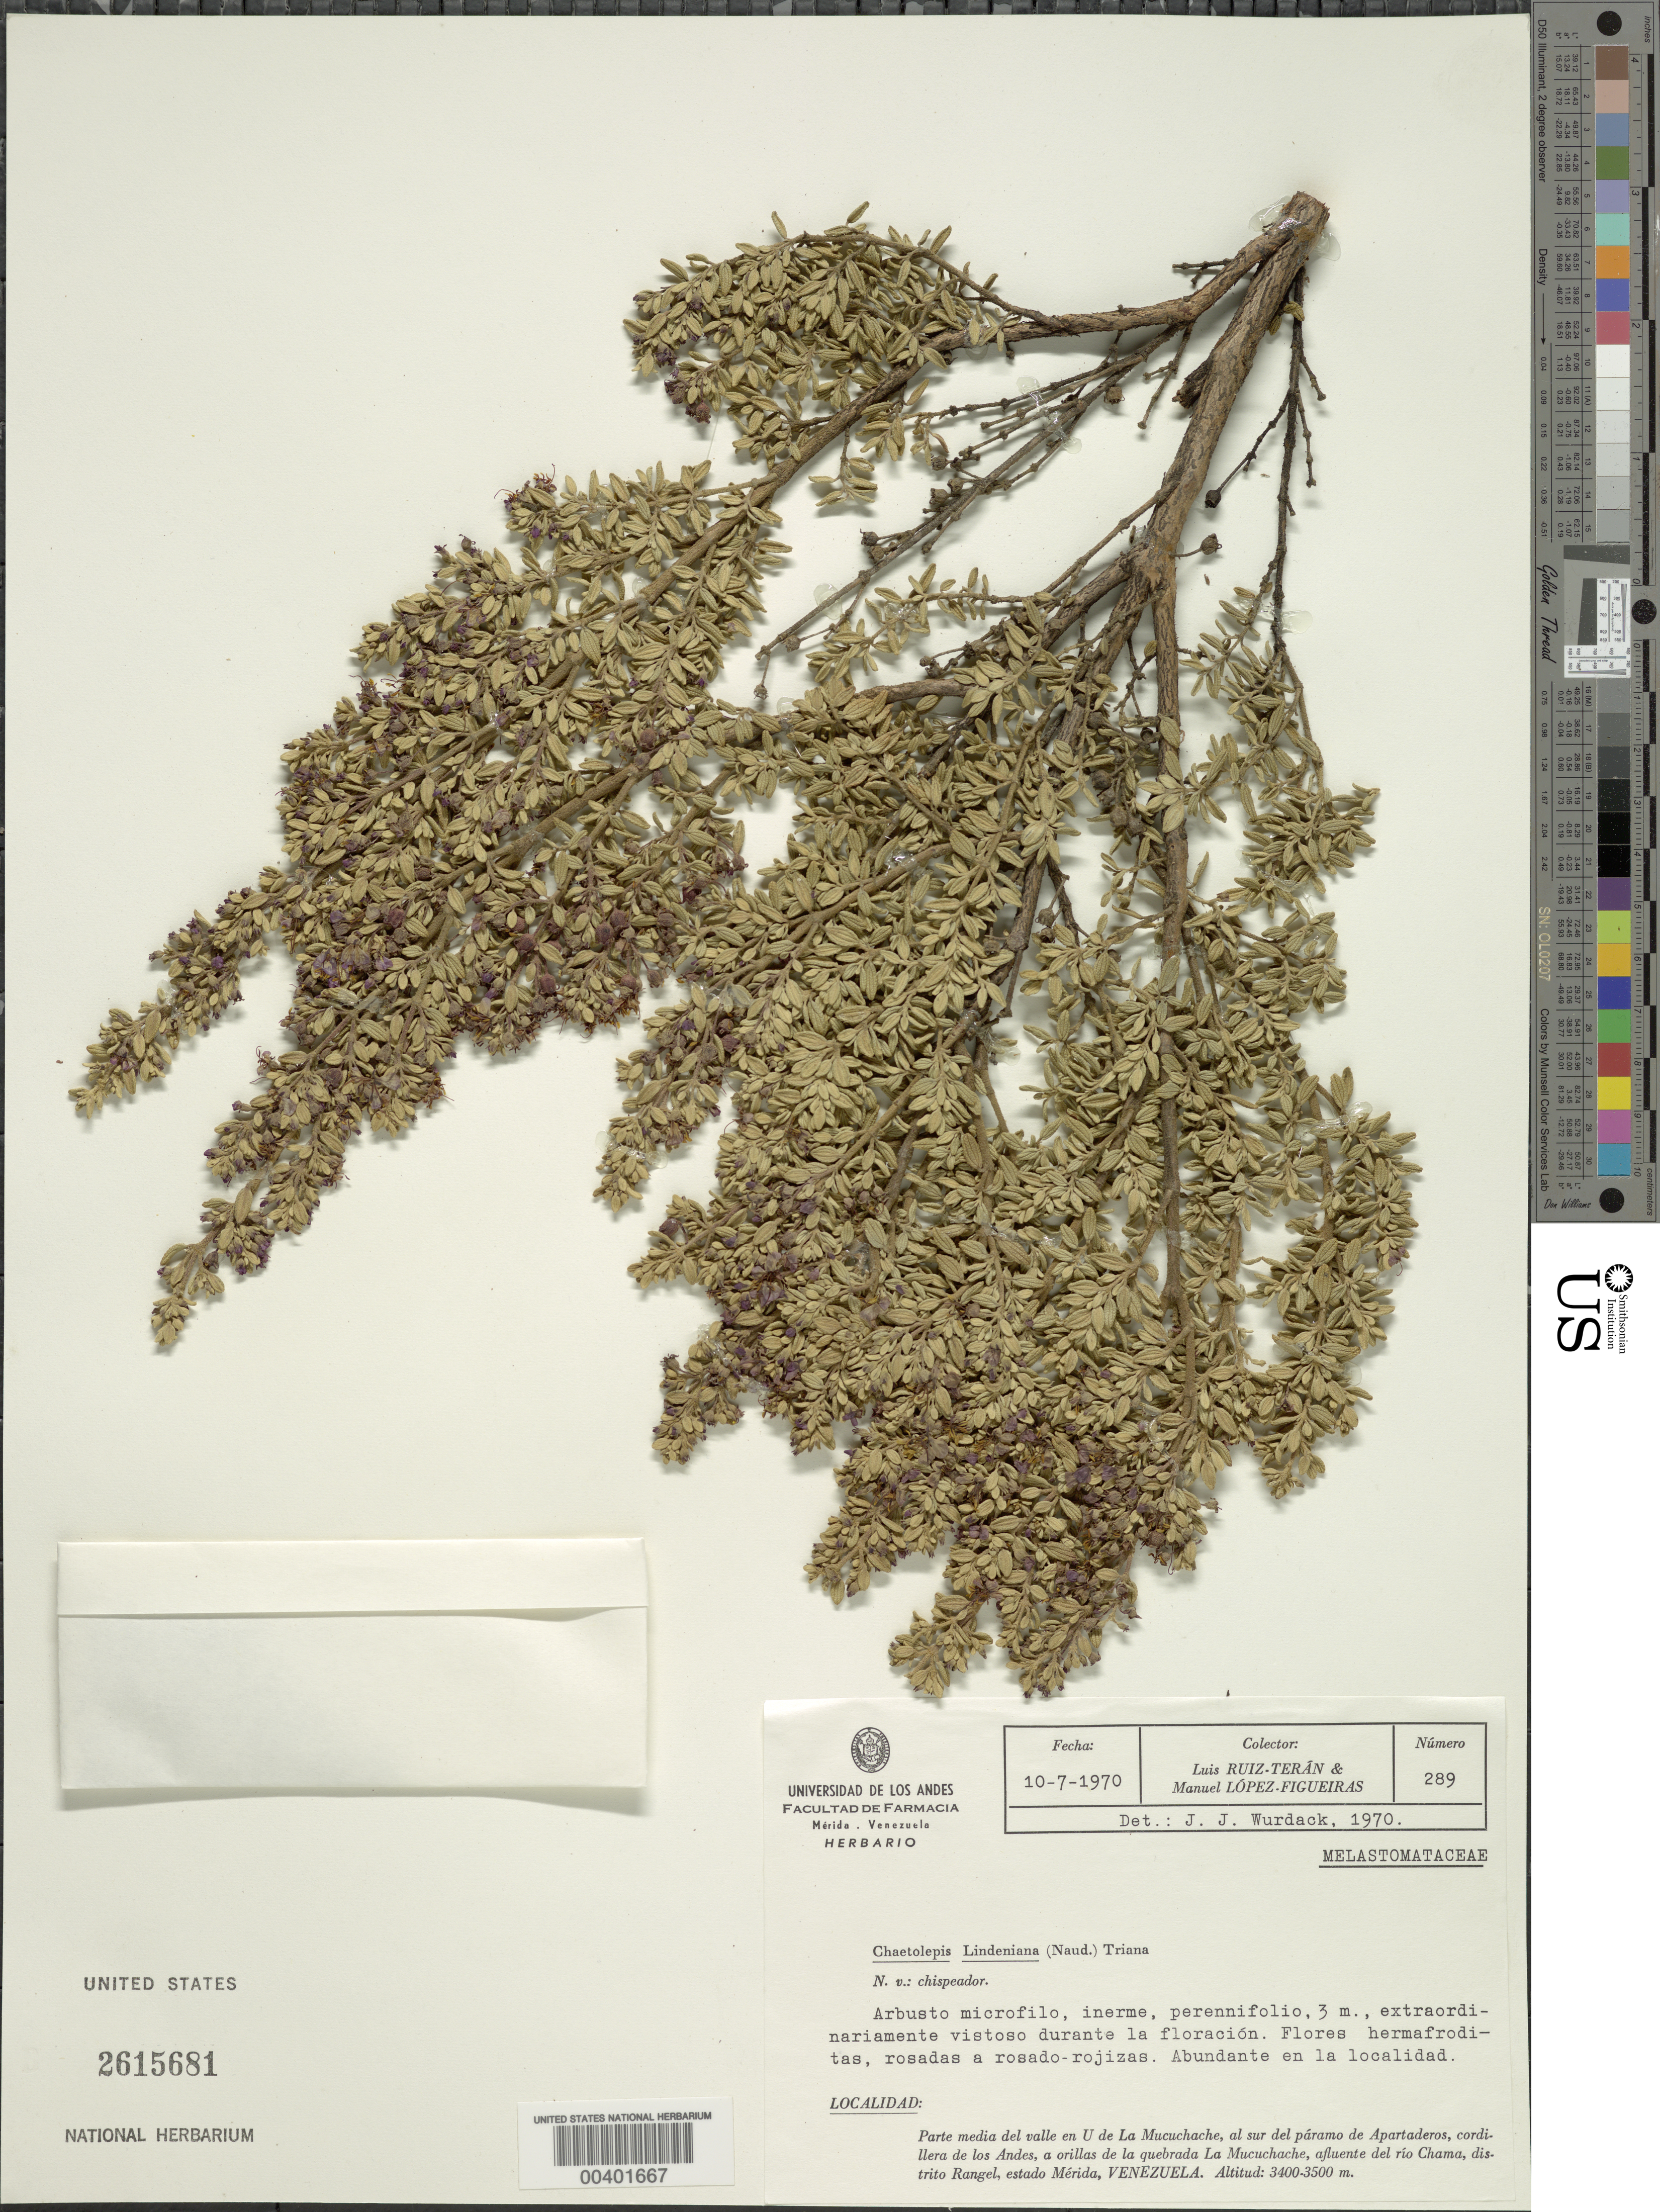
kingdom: Plantae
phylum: Tracheophyta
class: Magnoliopsida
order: Myrtales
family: Melastomataceae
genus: Chaetolepis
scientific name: Chaetolepis lindeniana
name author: (Naudin) Triana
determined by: Wurdack, John J., (US), US (UNITED STATES)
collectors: L. E. Ruíz-Terán & M. López Figueiras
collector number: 289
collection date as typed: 10 Jul 1970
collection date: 1970-07-10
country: Venezuela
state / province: Mérida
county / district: Rangel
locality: Parte media del valle en U de La Mucuchache, al sur del páramo de Apartaderos, a orillas de la qda. La Mucuchache. Mucuchache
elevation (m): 3400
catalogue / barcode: US 2615681